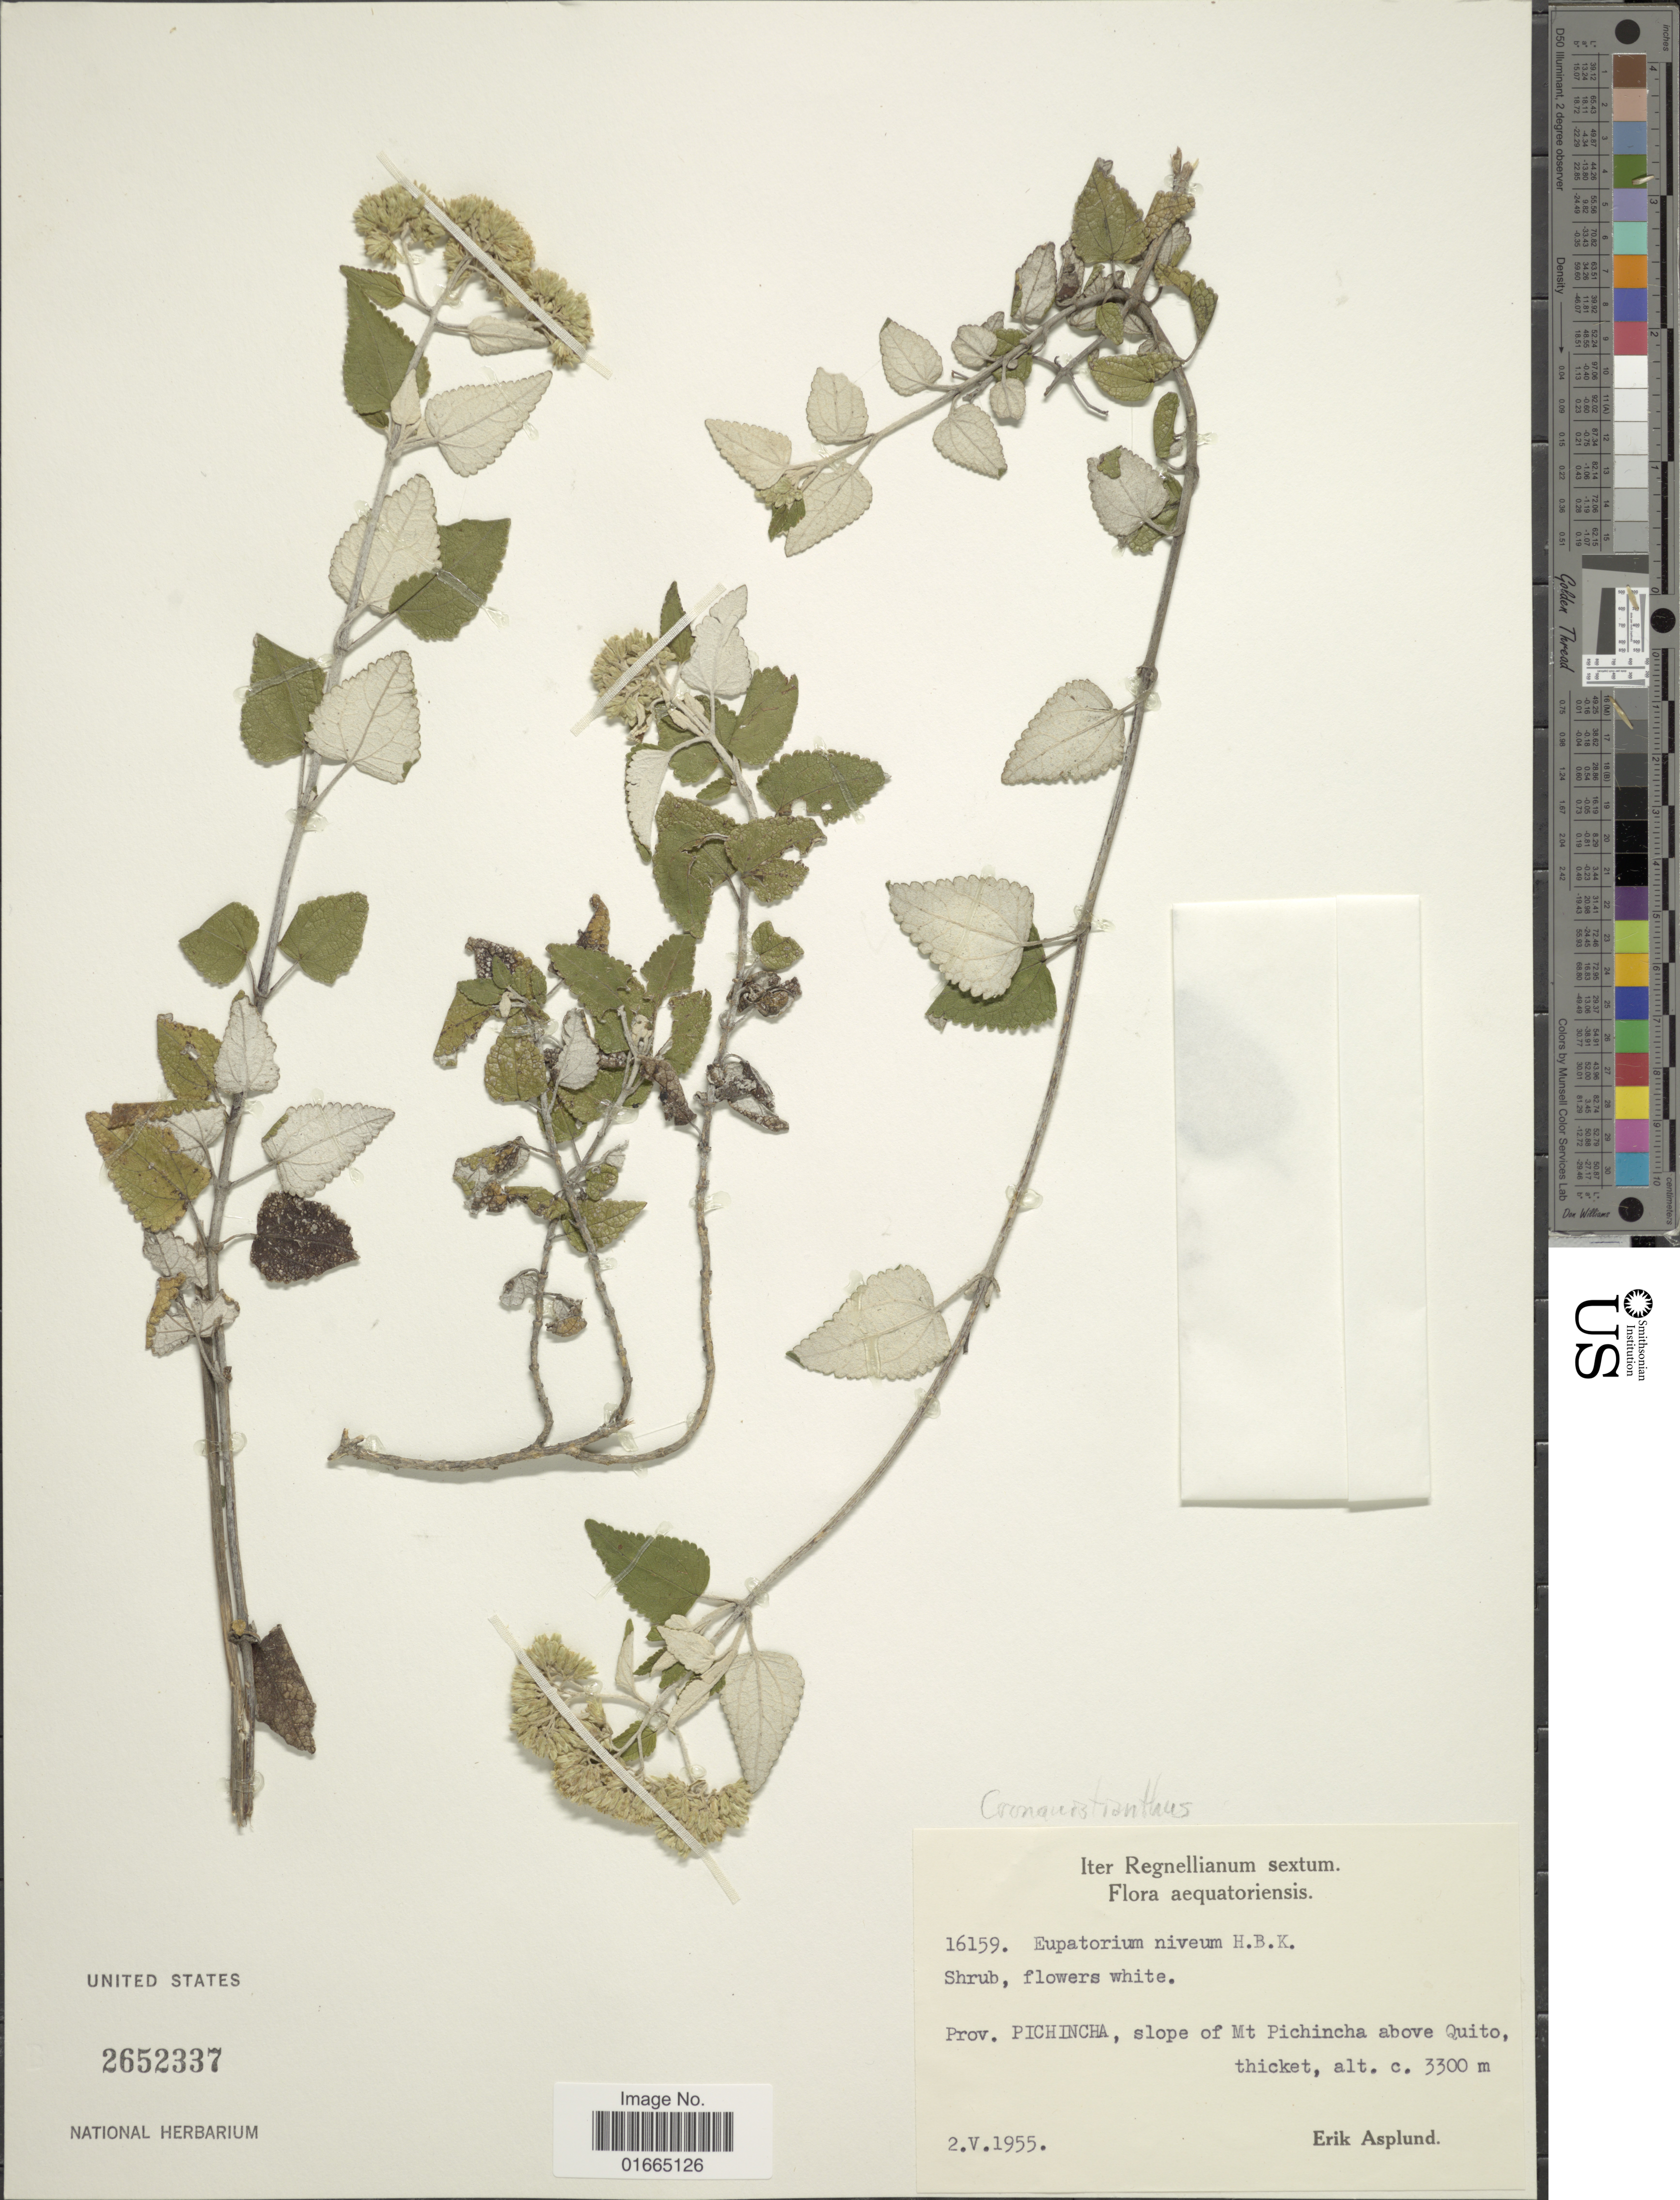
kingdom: Plantae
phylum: Tracheophyta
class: Magnoliopsida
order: Asterales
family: Asteraceae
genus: Cronquistianthus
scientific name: Cronquistianthus niveus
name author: (Kunth) R.M. King & H. Rob.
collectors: E. Asplund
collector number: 16159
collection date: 1955-05-02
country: Ecuador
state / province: Pichincha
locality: Prov. Pichincha, slope of Mt Pichincha above Quito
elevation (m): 3300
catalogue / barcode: US 2652337